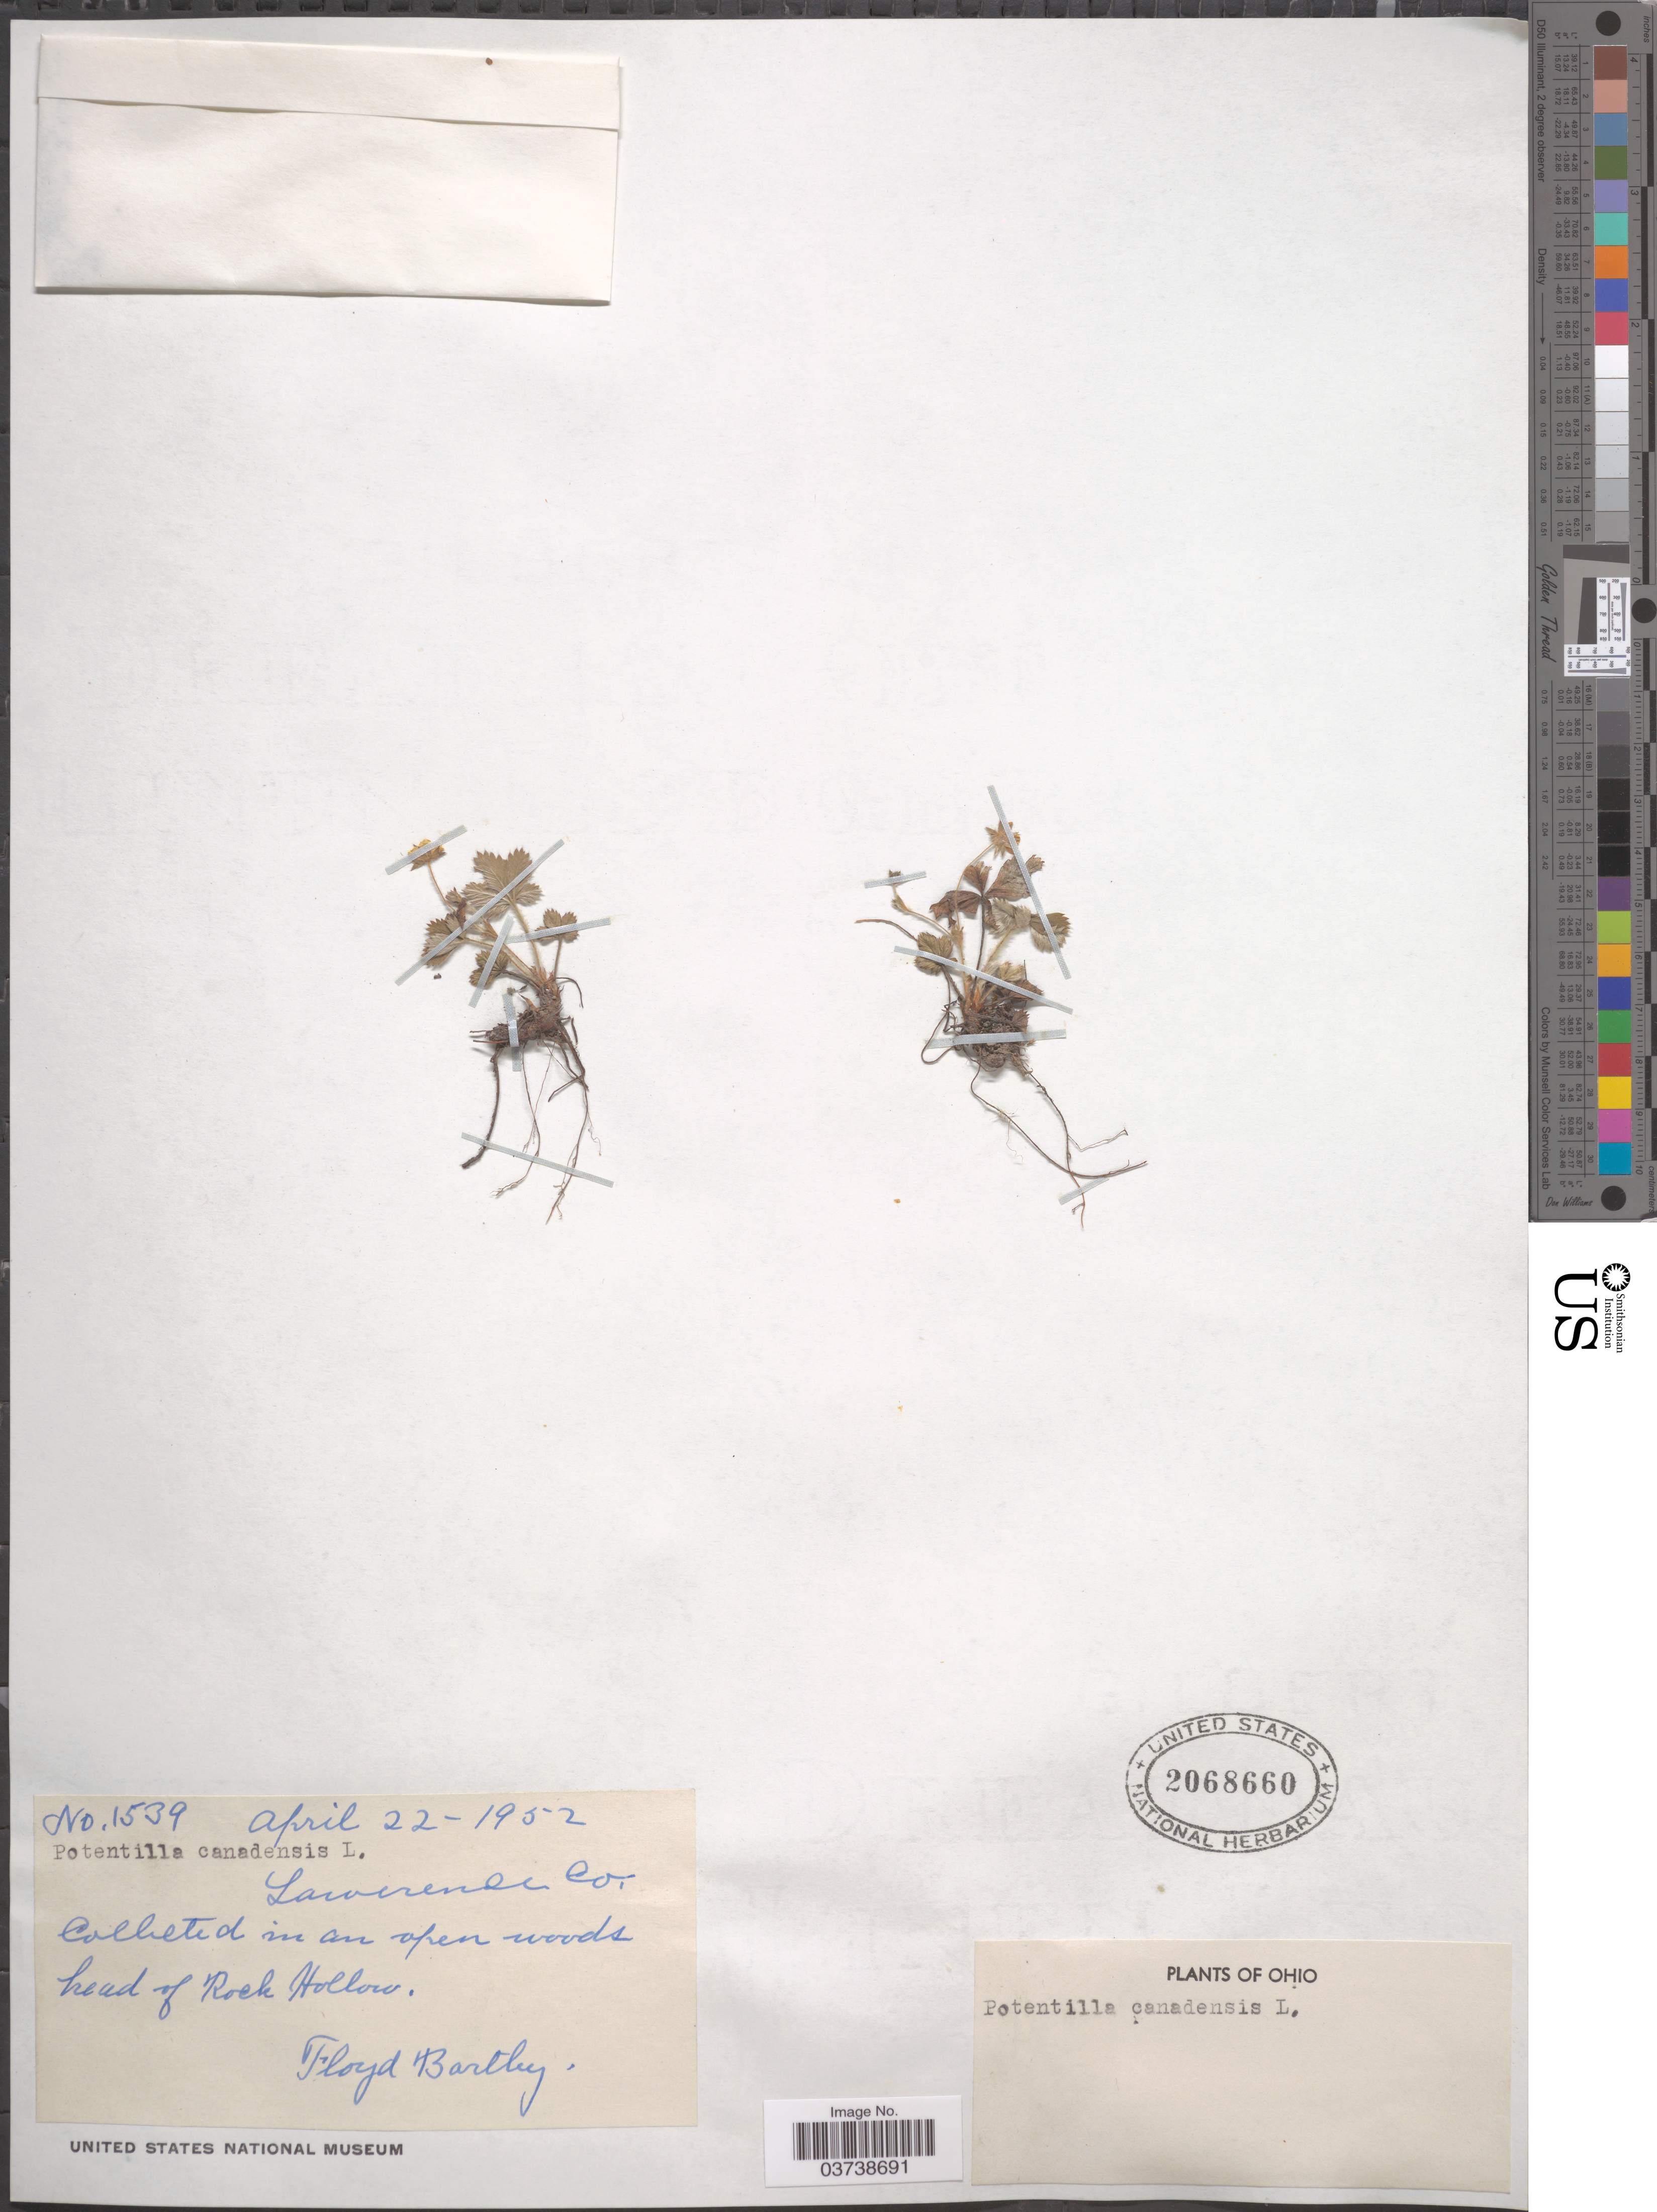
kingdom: Plantae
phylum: Tracheophyta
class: Magnoliopsida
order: Rosales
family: Rosaceae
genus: Potentilla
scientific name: Potentilla canadensis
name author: L.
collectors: F. Bartley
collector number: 1539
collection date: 1952-04-22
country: United States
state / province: Ohio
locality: Lawerence Co. Head of Rock Hollow.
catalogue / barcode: US 2068660